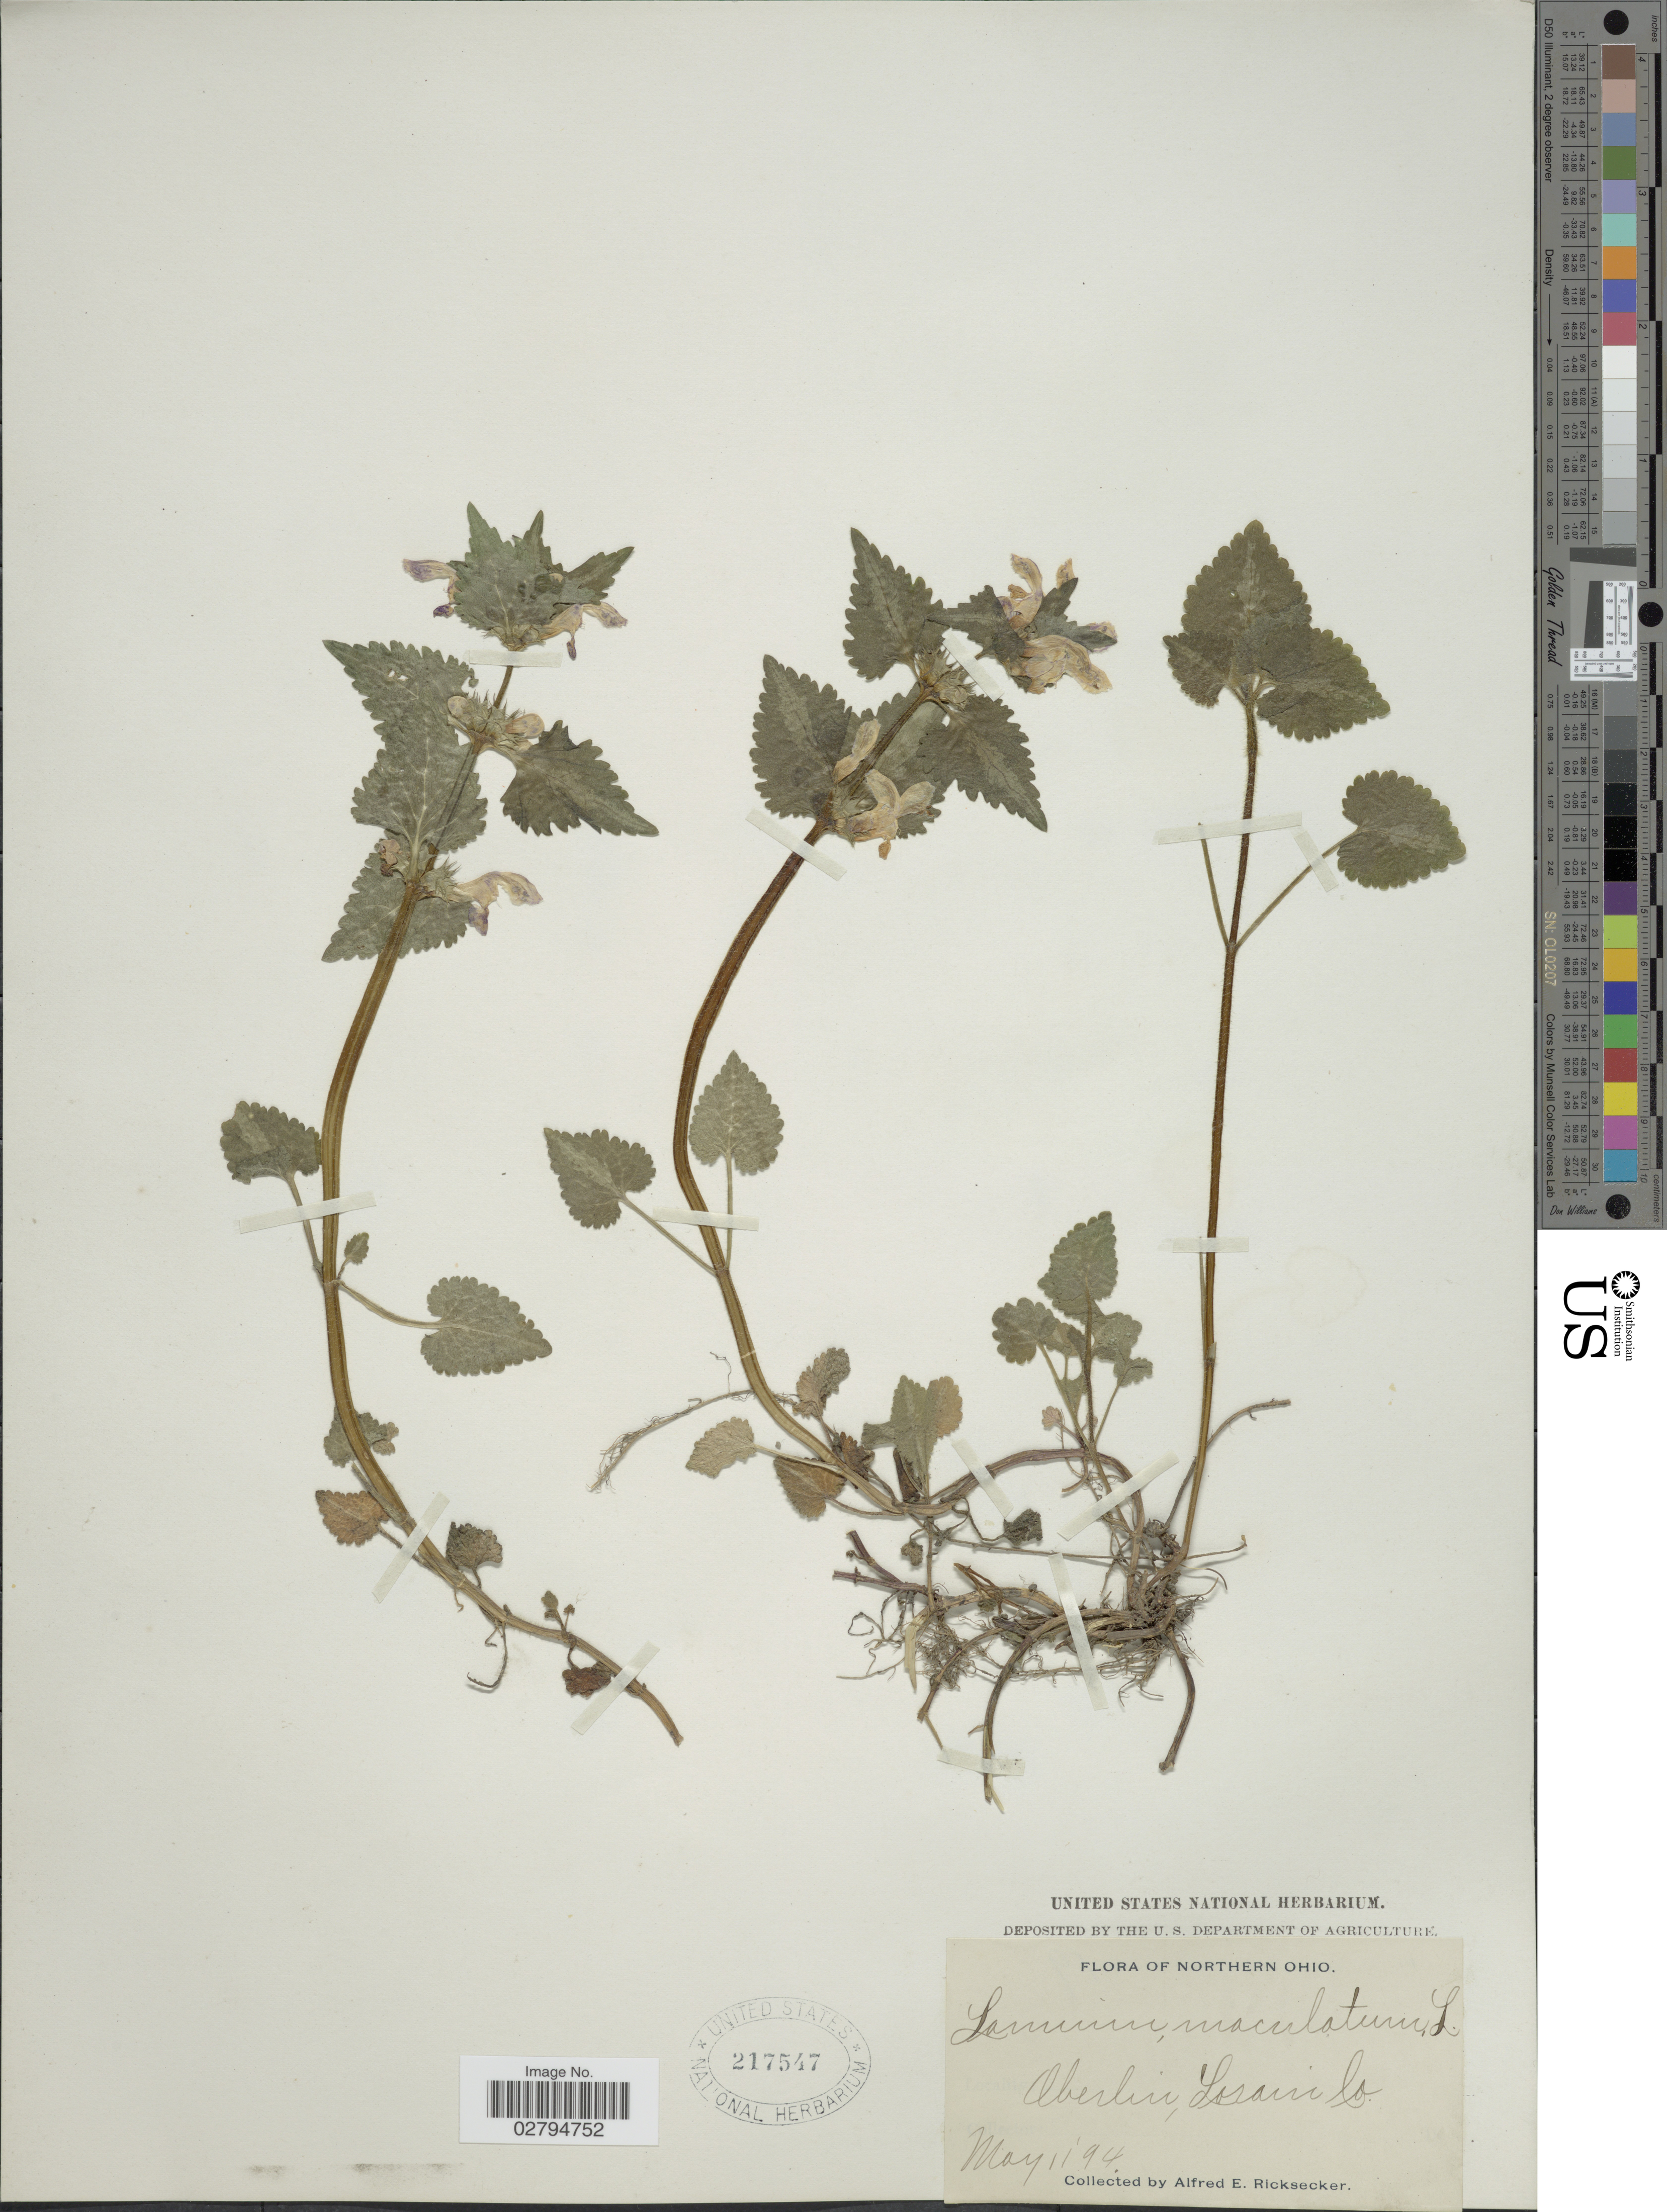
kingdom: Plantae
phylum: Tracheophyta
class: Magnoliopsida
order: Lamiales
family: Lamiaceae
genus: Lamium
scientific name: Lamium maculatum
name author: (L.) L.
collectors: A. E. Ricksecker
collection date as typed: Transcribed d/m/y: 11/5/94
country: United States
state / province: Ohio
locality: Northern Ohio. Aberlin, Lorain Co.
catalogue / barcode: US 217547